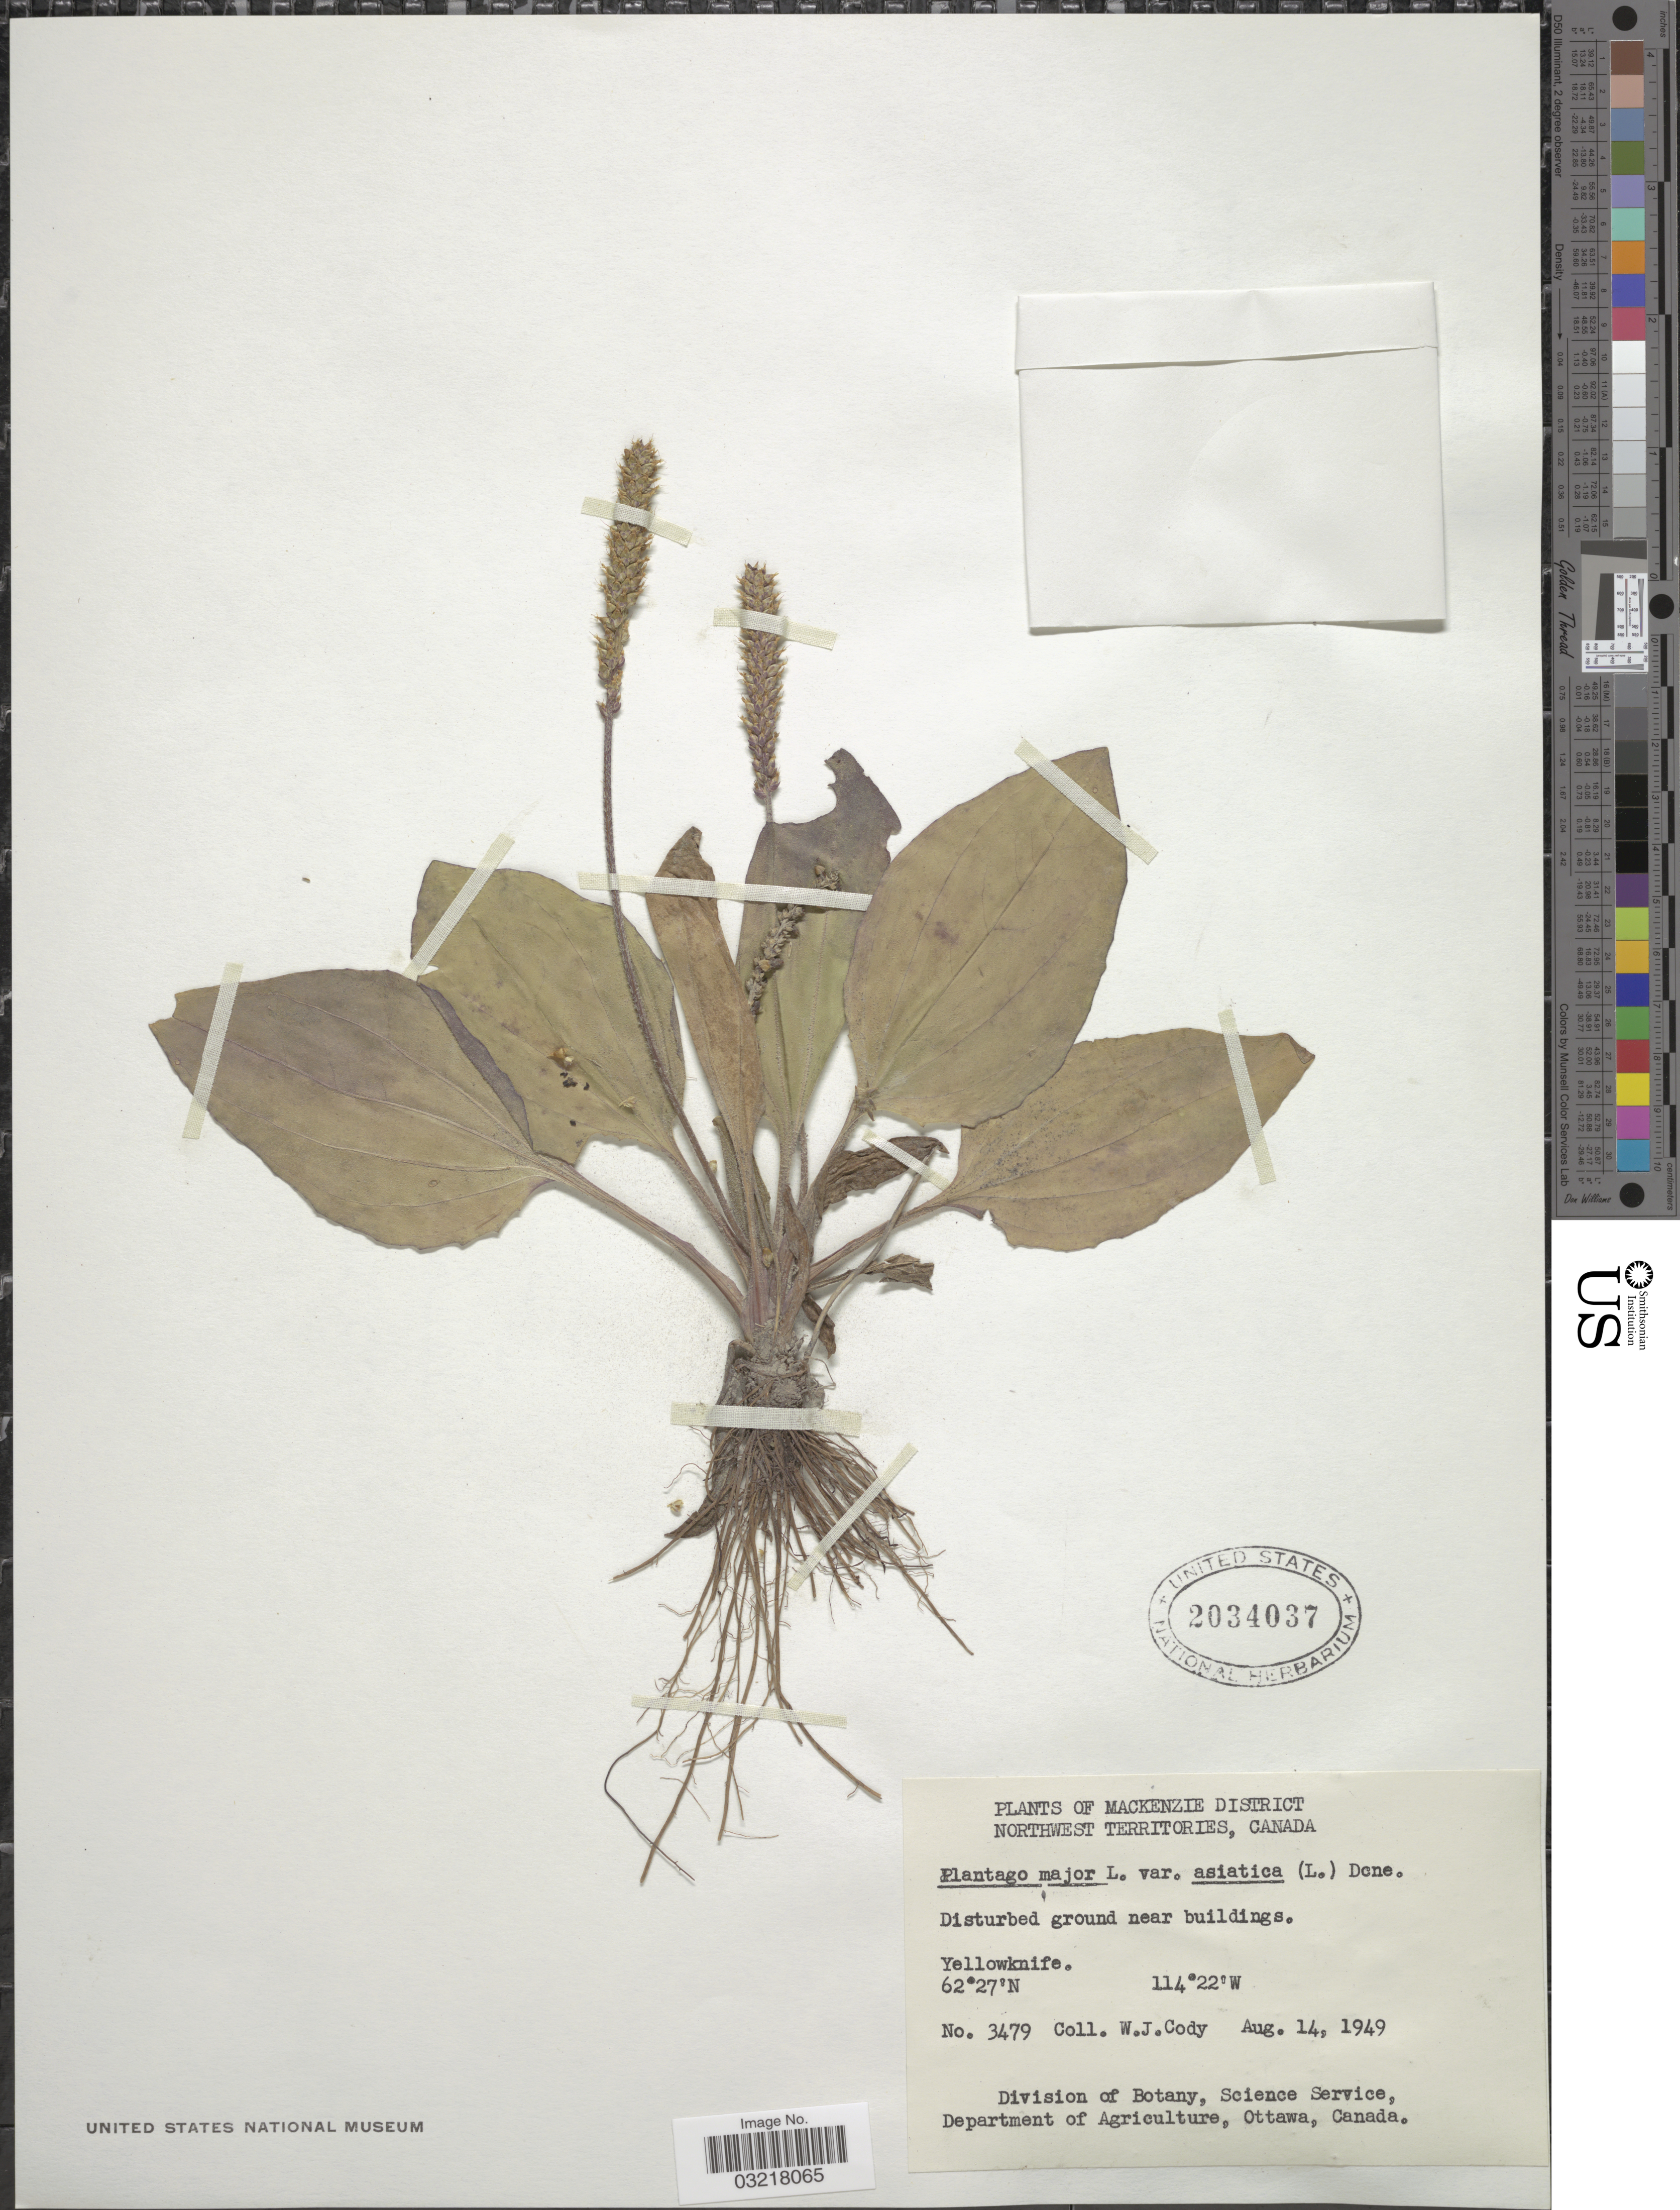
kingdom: Plantae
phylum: Tracheophyta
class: Magnoliopsida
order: Lamiales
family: Plantaginaceae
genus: Plantago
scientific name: Plantago asiatica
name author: L.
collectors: W. Cody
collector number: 3479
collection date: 1949-08-14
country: Canada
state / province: Northwest Territories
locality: Mackenzie District. Yellowknife.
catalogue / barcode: US 2034037